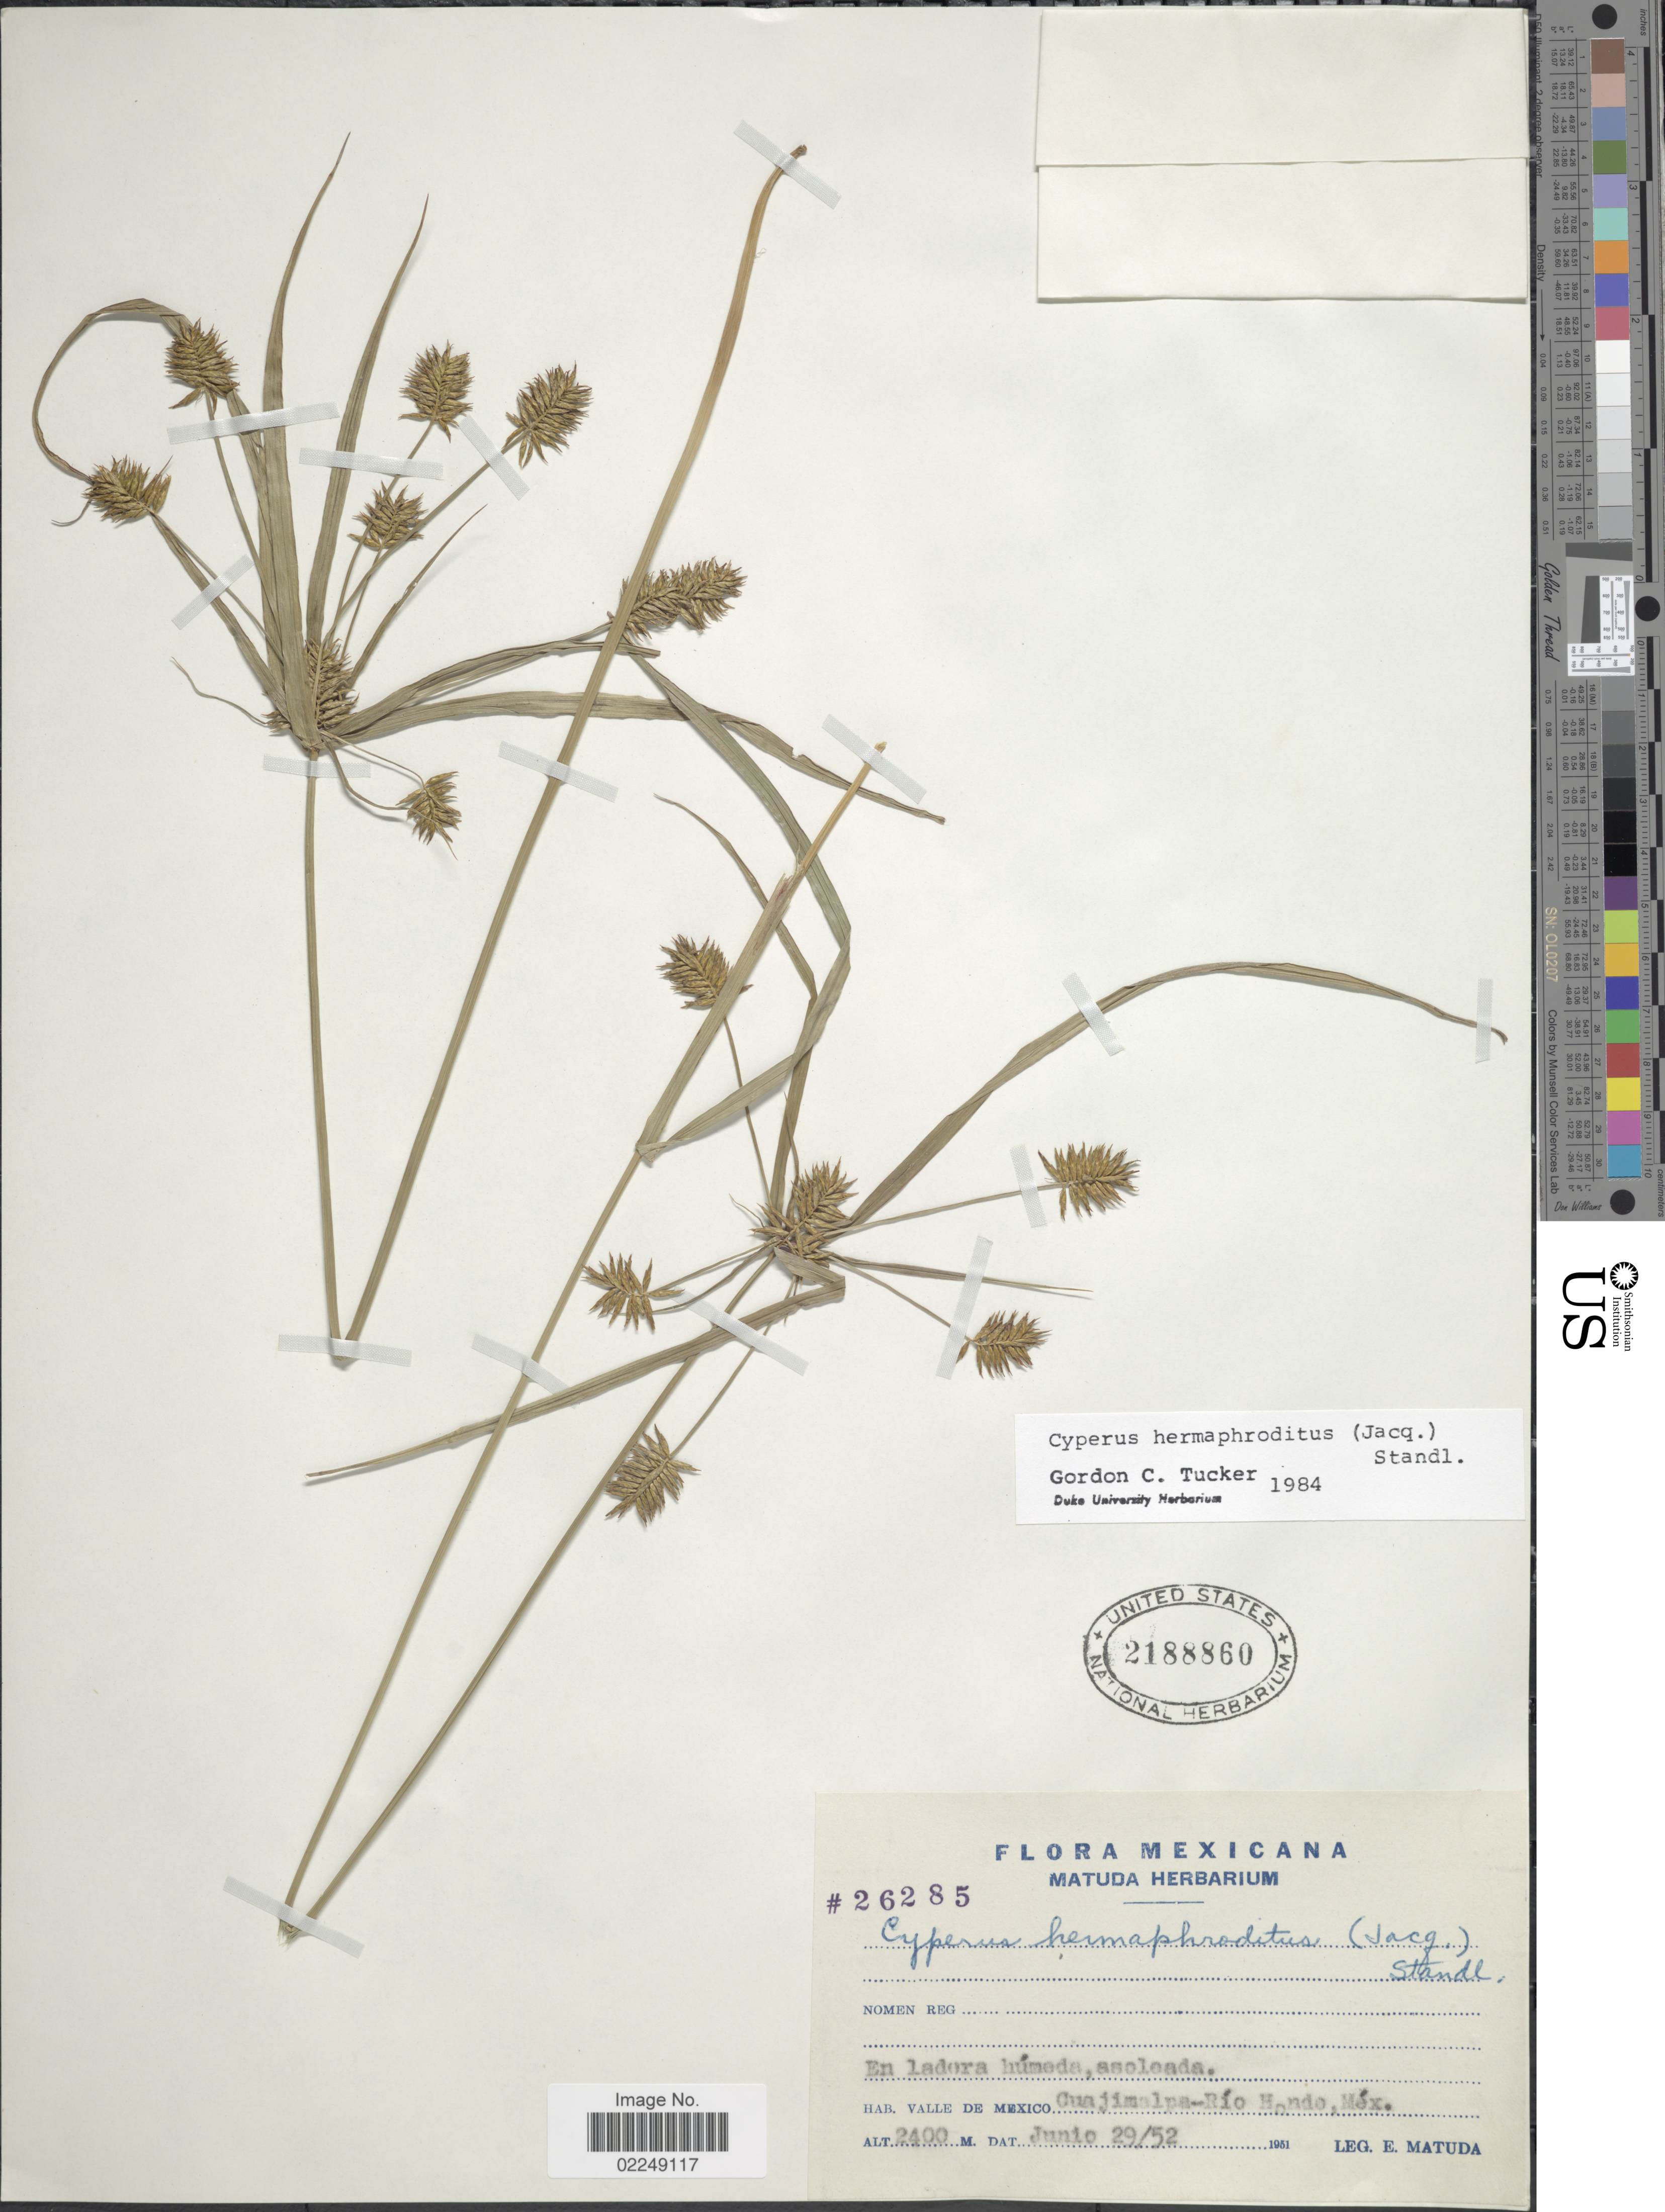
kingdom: Plantae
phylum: Tracheophyta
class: Liliopsida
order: Poales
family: Cyperaceae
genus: Cyperus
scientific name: Cyperus hermaphroditus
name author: (Jacq.) Standl.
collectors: E. Matuda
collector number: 26285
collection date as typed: Transcribed d/m/y: 29/6/52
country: Mexico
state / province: México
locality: Valle de Mexico, Guajimalpa-Rio Hondo, Mex.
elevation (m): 2400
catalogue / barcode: US 2188860